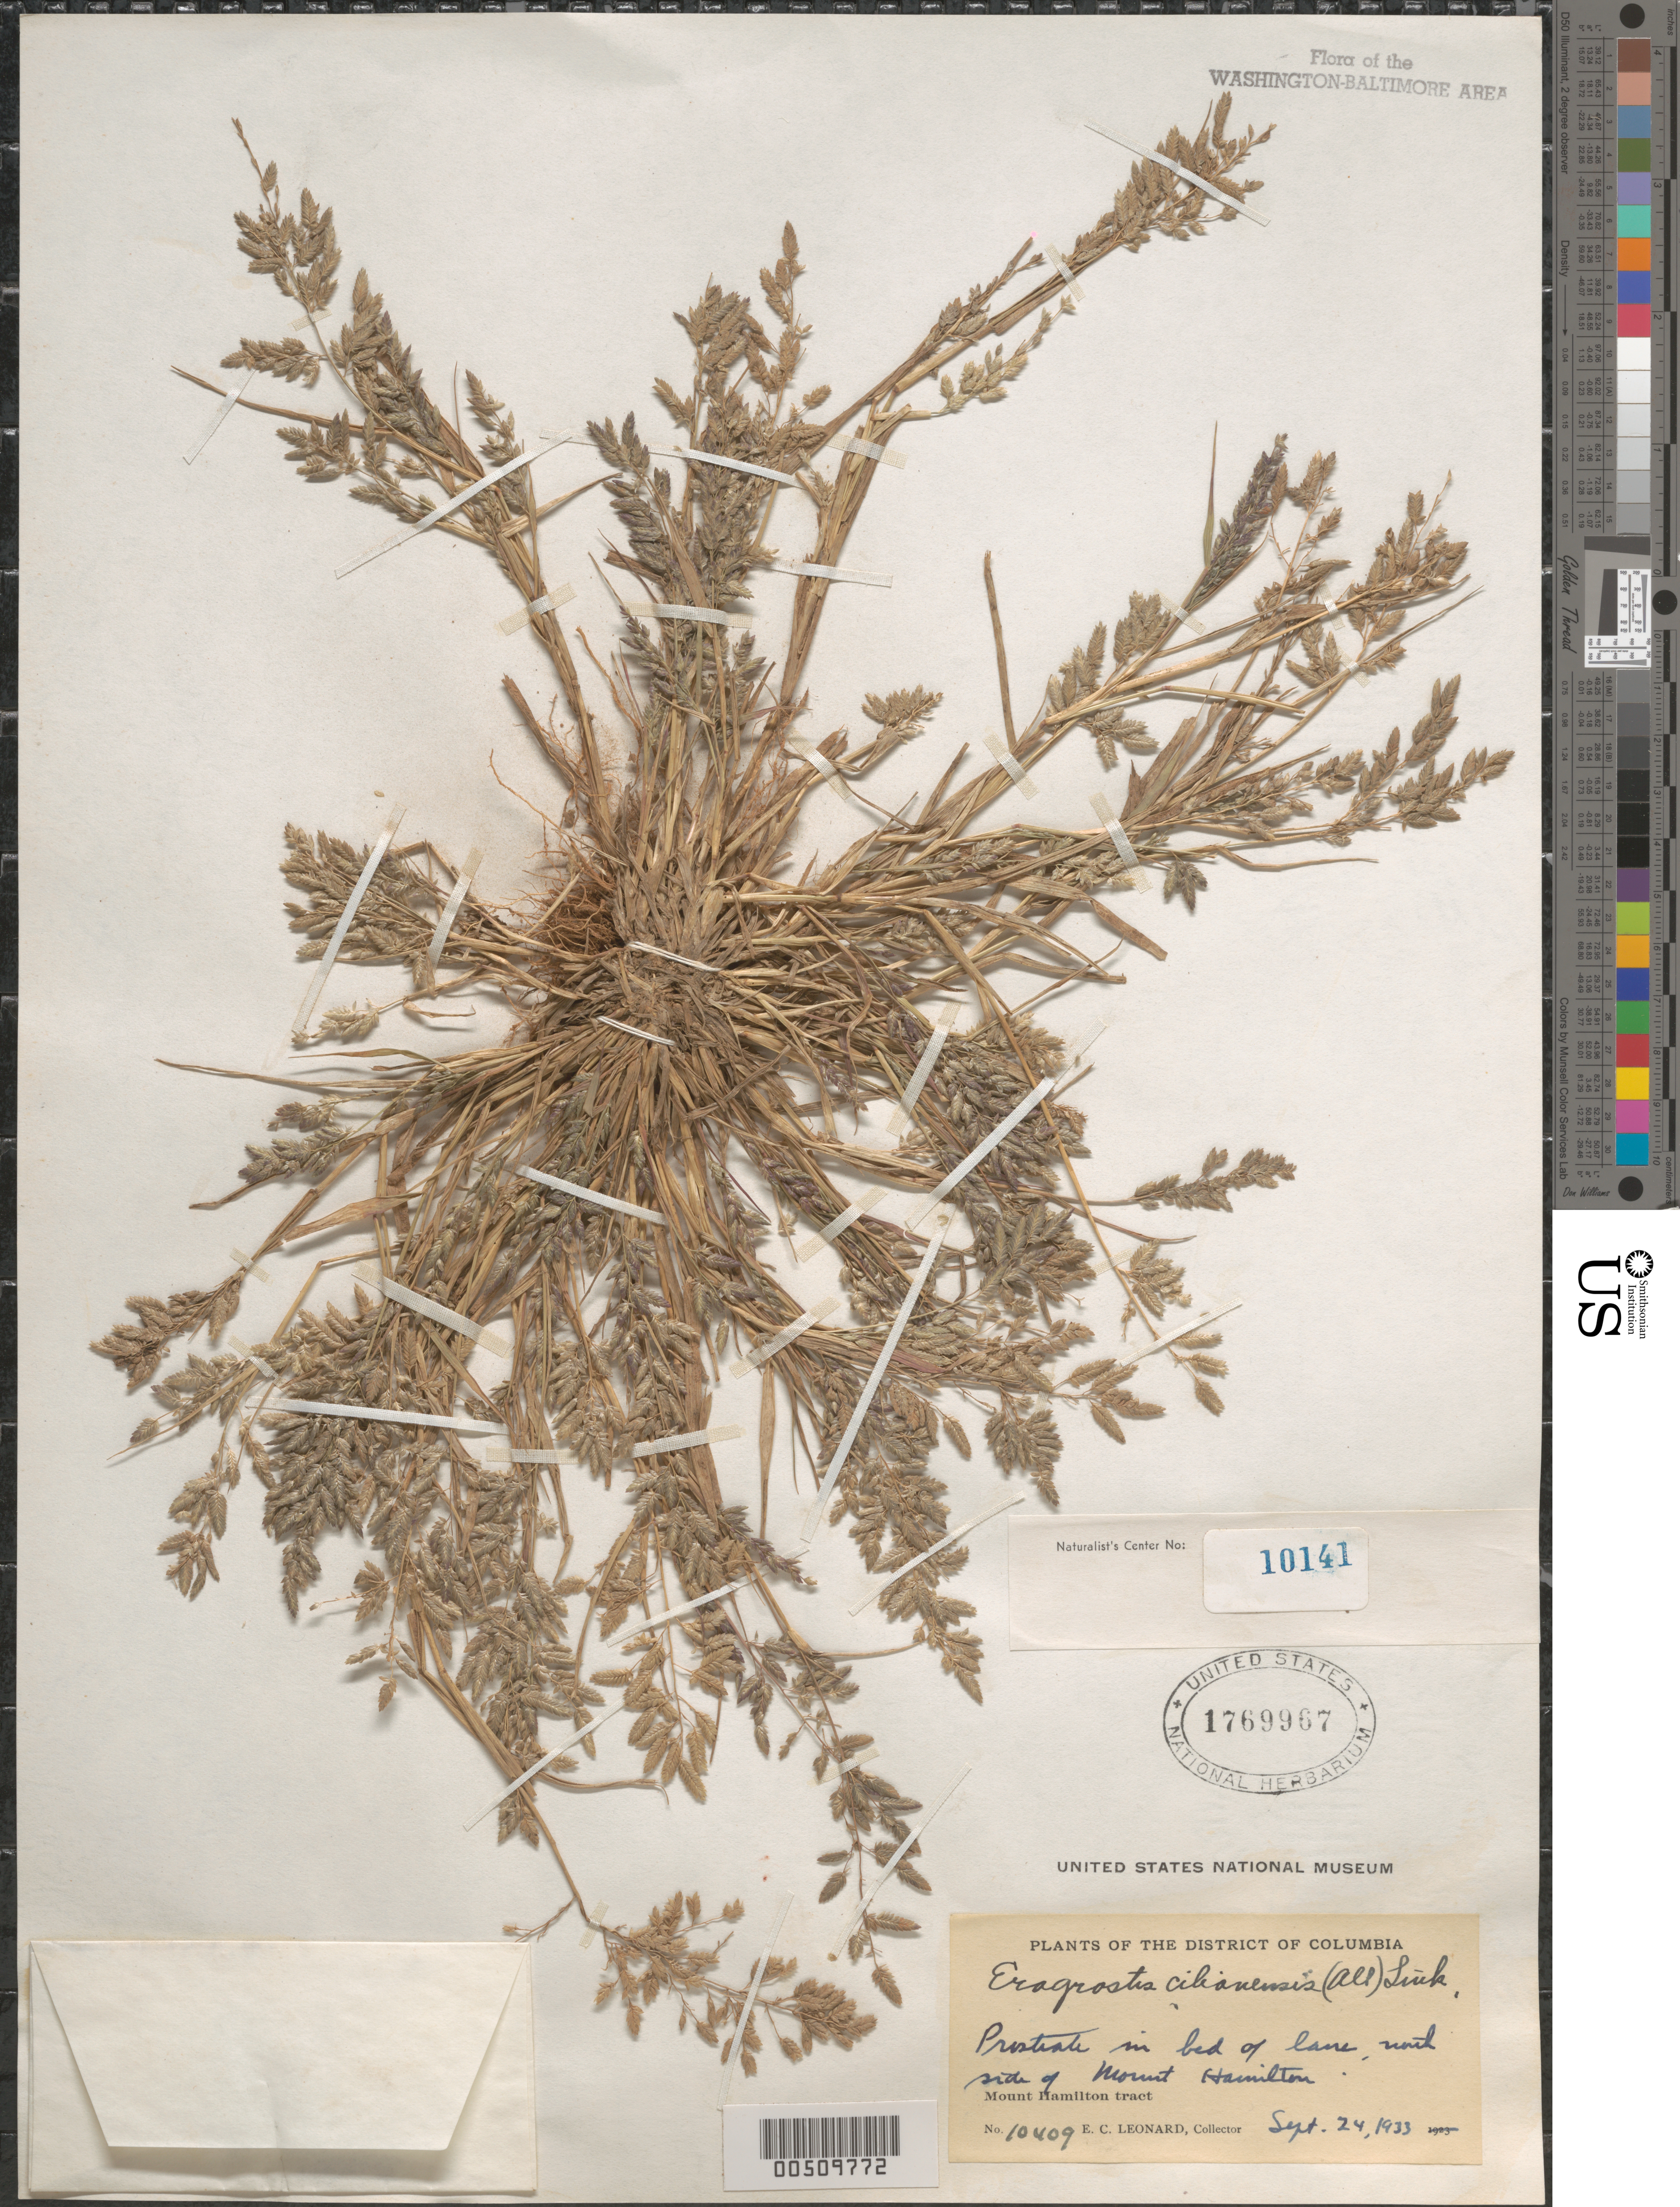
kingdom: Plantae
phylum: Tracheophyta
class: Liliopsida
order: Poales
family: Poaceae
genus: Eragrostis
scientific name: Eragrostis cilianensis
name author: (Bellardi) Vignolo ex Janch.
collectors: E. C. Leonard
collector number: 10409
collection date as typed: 24 Sep 1933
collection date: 1933-09-24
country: United States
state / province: District of Columbia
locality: Mount Hamilton (National Arboretum)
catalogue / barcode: US 1769967